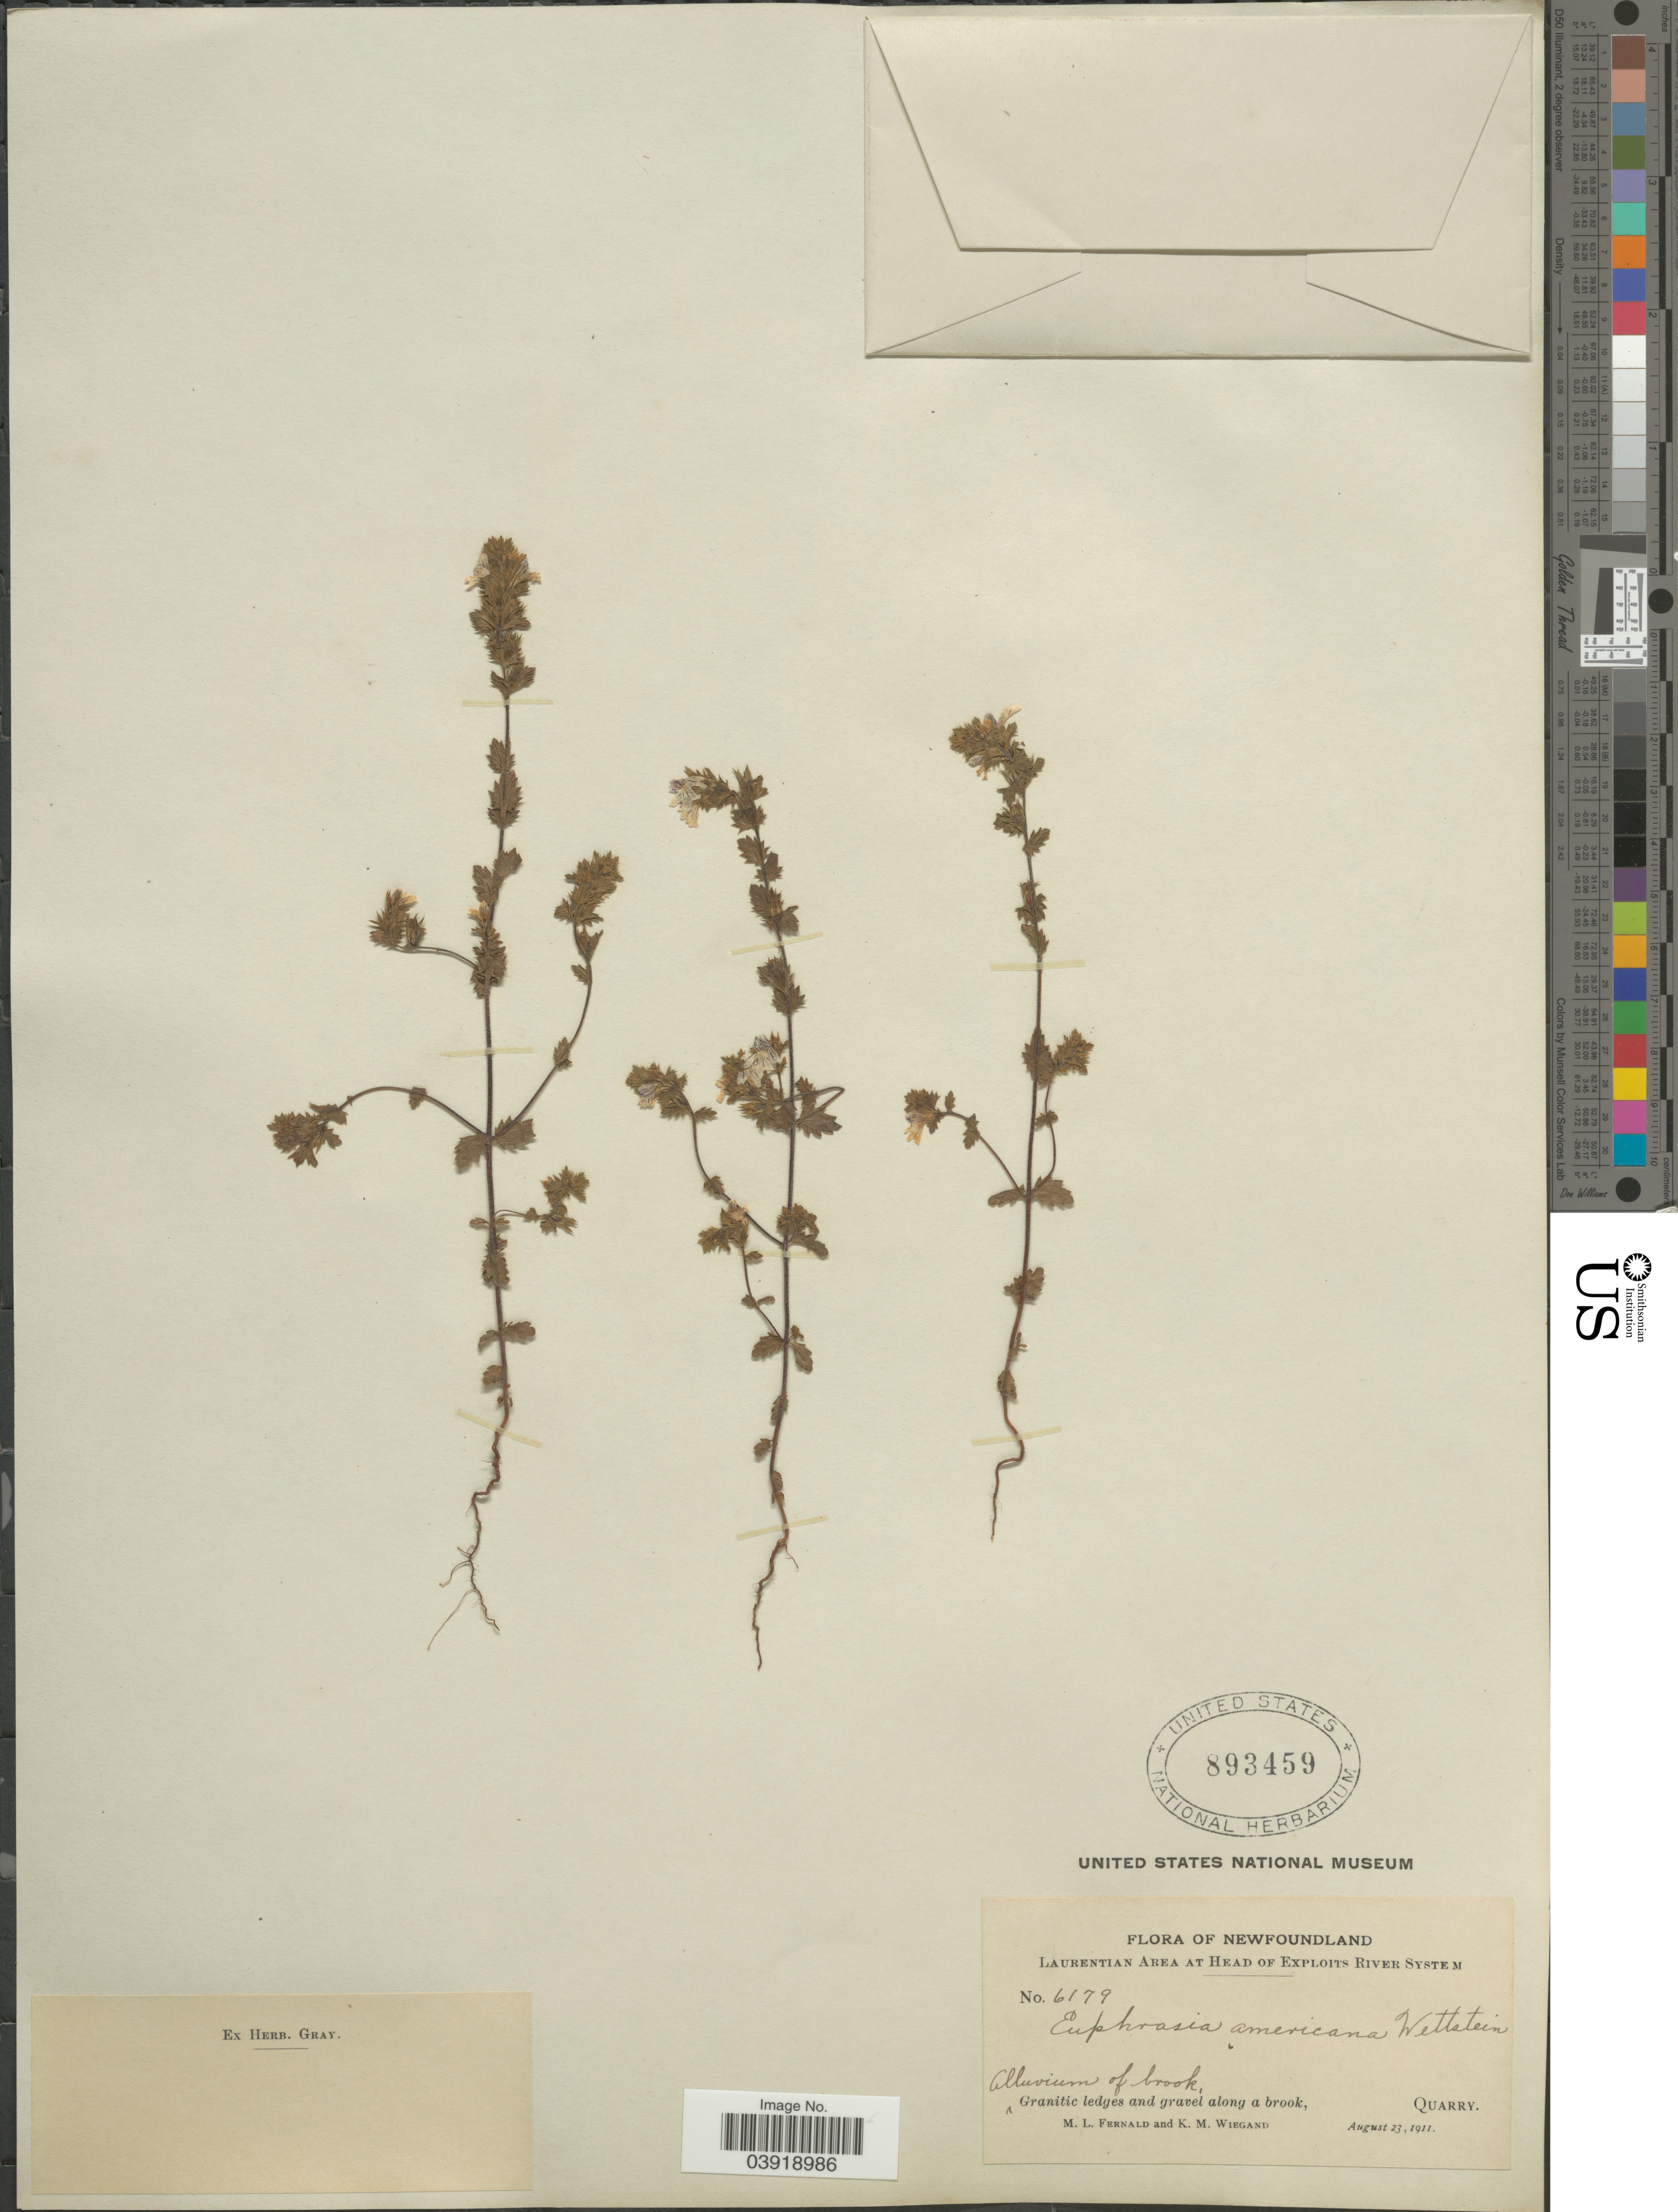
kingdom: Plantae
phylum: Tracheophyta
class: Magnoliopsida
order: Lamiales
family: Orobanchaceae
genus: Euphrasia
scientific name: Euphrasia americana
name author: Wettst.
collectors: M. L. Fernald & K. M. Wiegand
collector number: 6179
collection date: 1911-08-23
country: Canada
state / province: Newfoundland and Labrador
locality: Laurentian Area at Head of Exploits River System. Quarry.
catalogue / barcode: US 893459